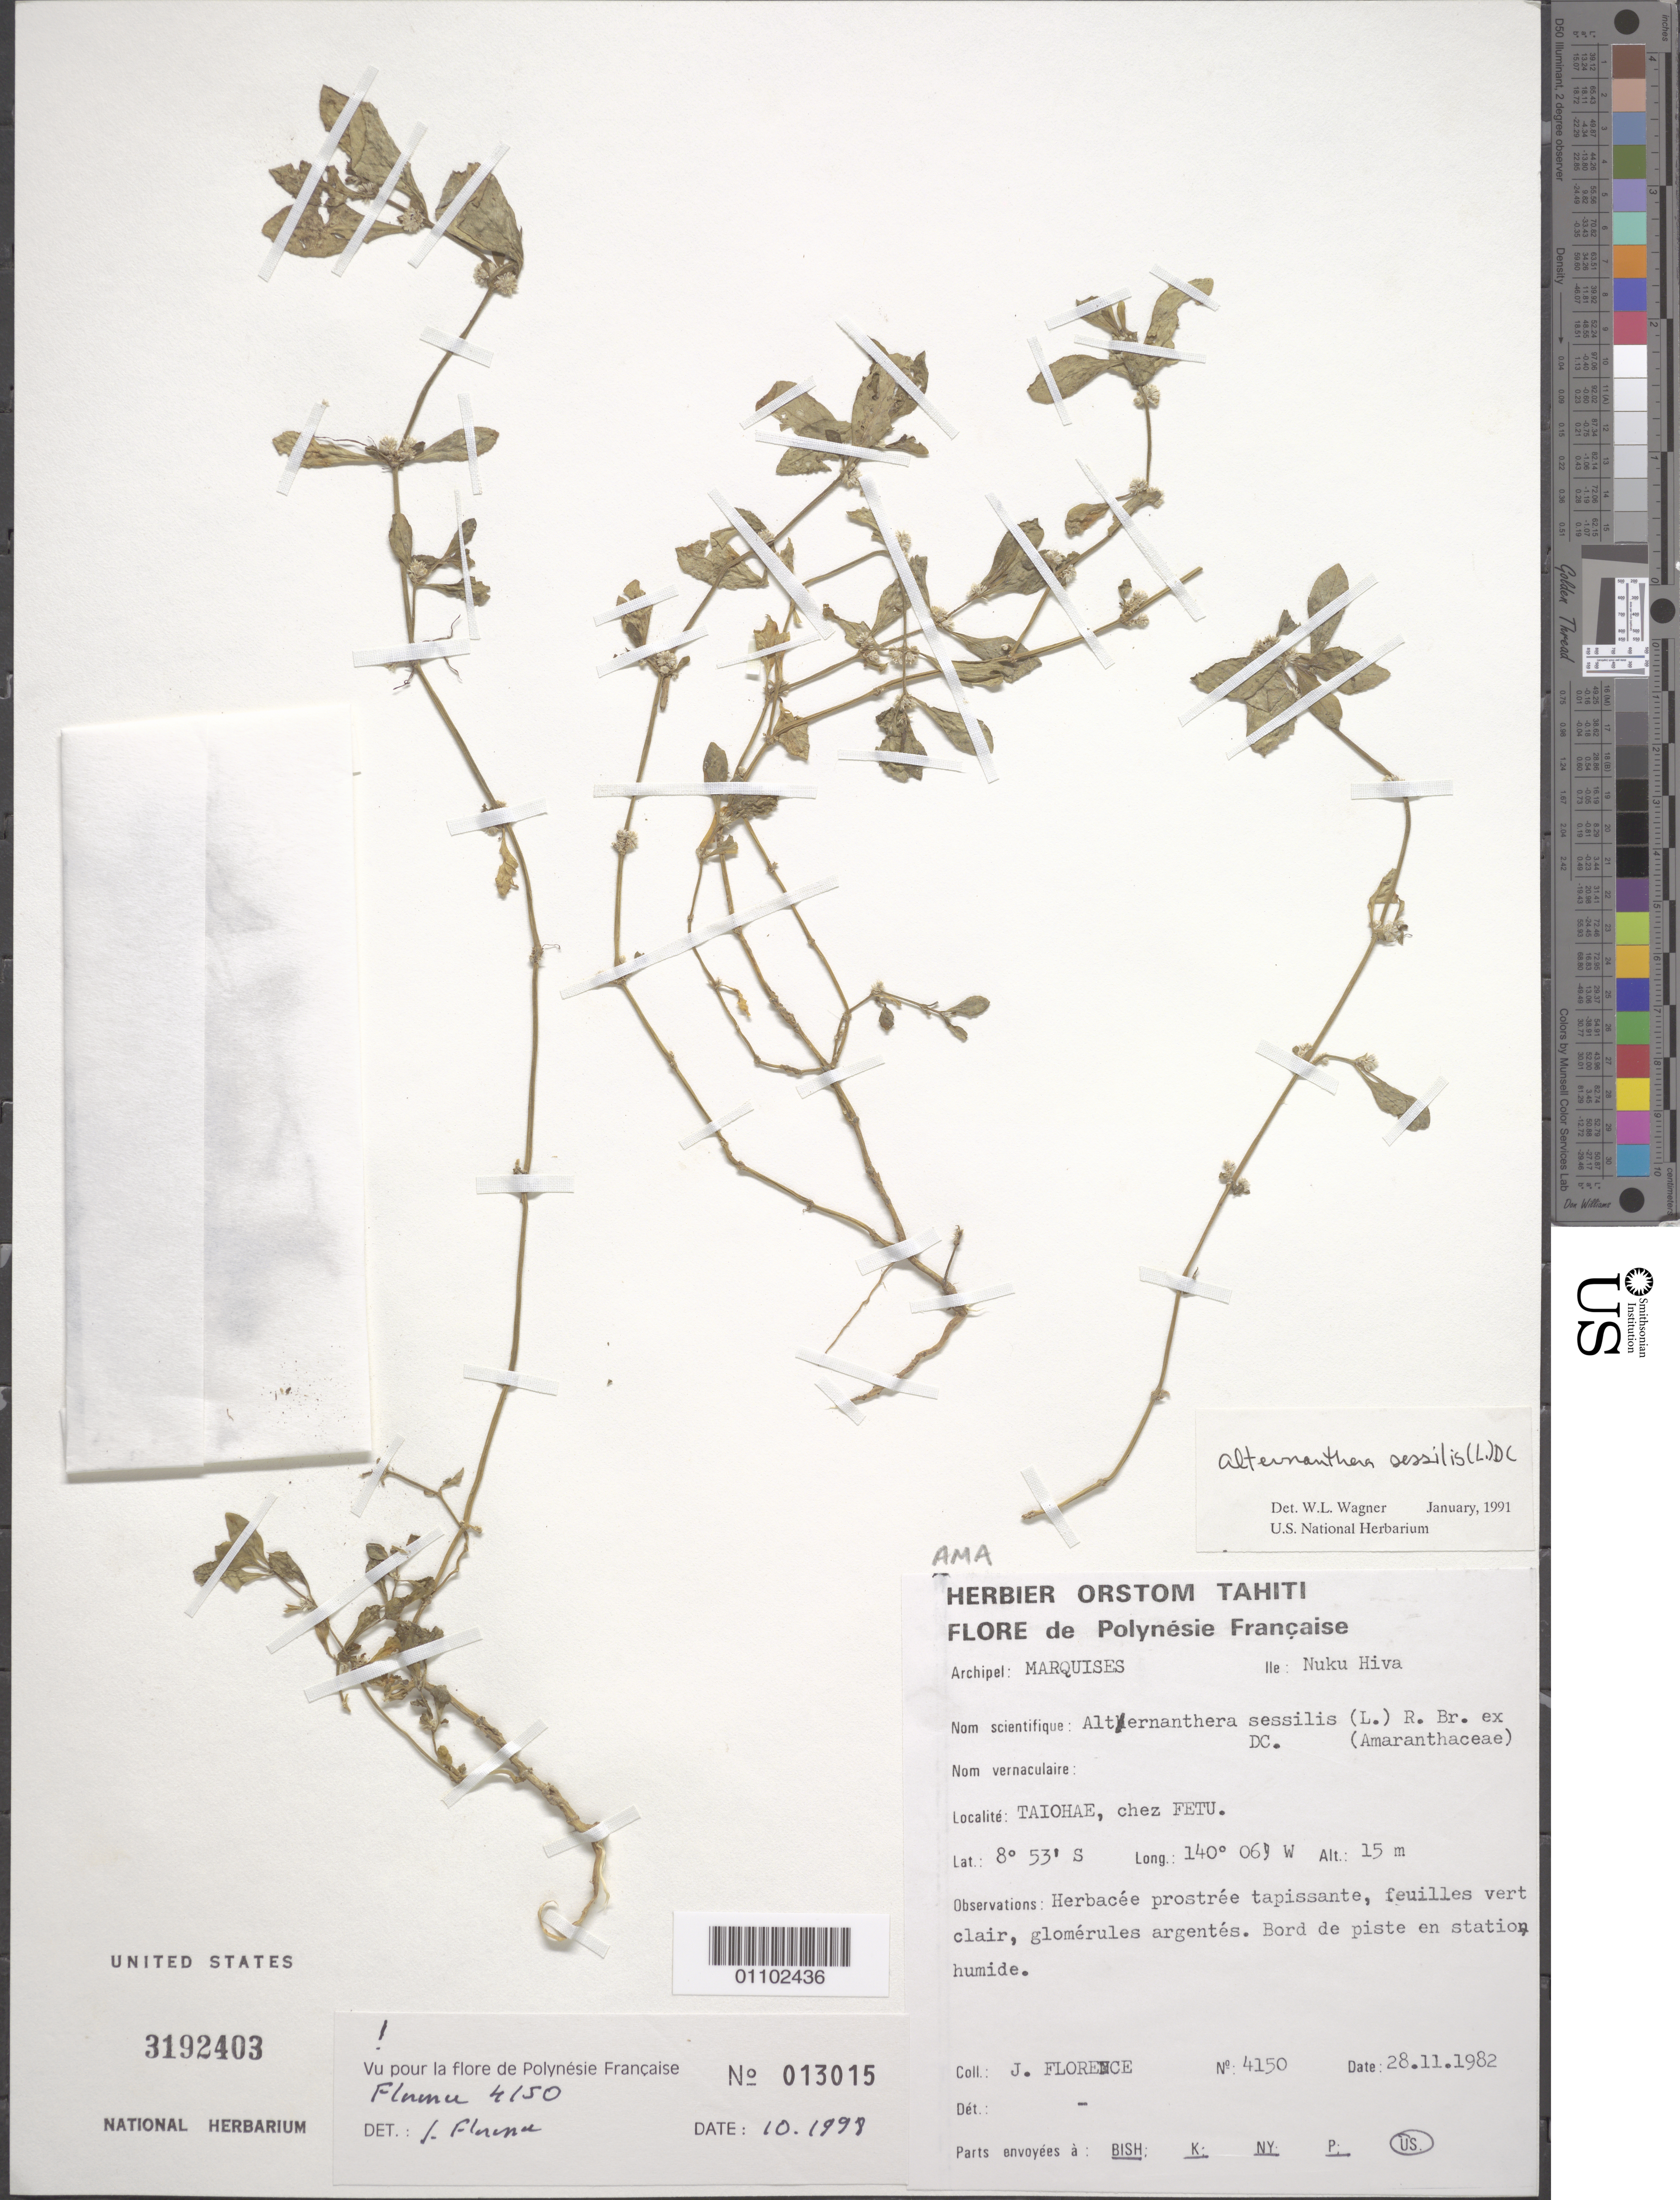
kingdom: Plantae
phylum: Tracheophyta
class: Magnoliopsida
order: Caryophyllales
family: Amaranthaceae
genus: Alternanthera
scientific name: Alternanthera sessilis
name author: (L.) DC.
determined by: Florence, J.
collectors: J. Florence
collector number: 4150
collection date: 1982-11-28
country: French Polynesia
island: Nuku Hiva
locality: Taiohae, chez Fetu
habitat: Bord de piste en station humide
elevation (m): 15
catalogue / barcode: US 3192403